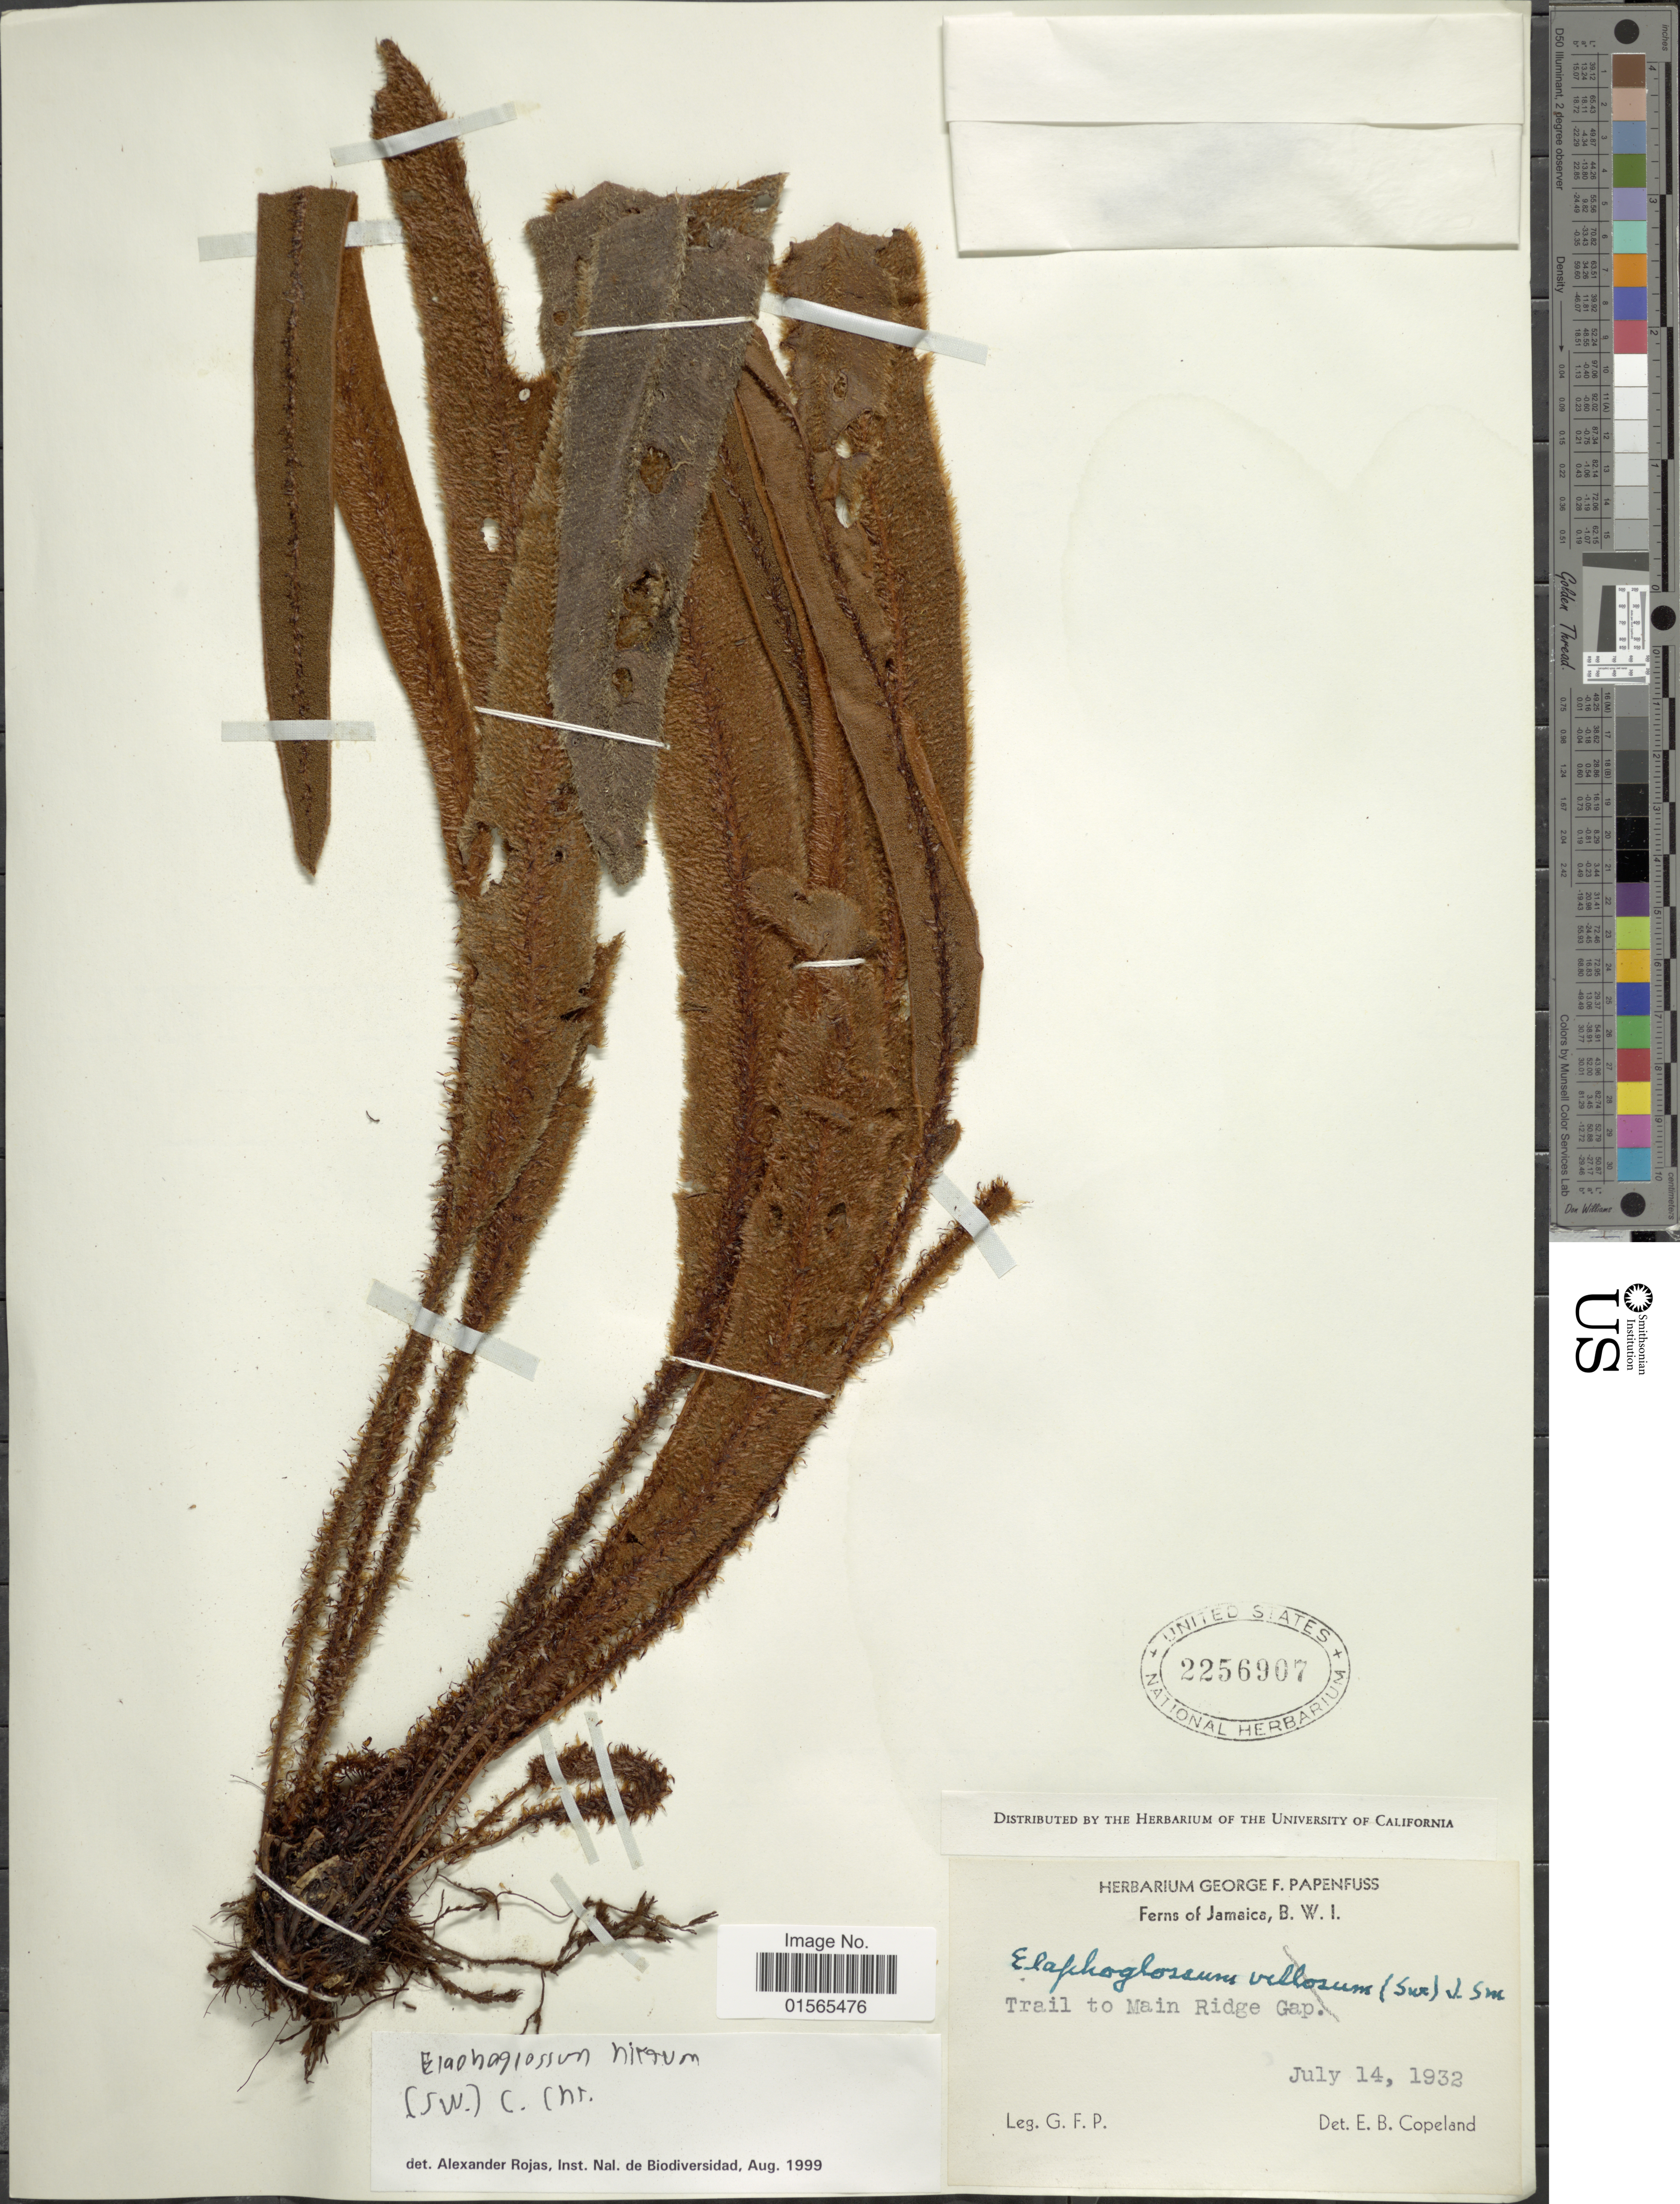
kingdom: Plantae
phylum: Tracheophyta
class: Polypodiopsida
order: Polypodiales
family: Dryopteridaceae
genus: Elaphoglossum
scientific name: Elaphoglossum hirtum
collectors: G. Papenfuss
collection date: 1932-07-14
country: Jamaica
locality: Trail to Main Ridge Gap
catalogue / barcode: US 2256907